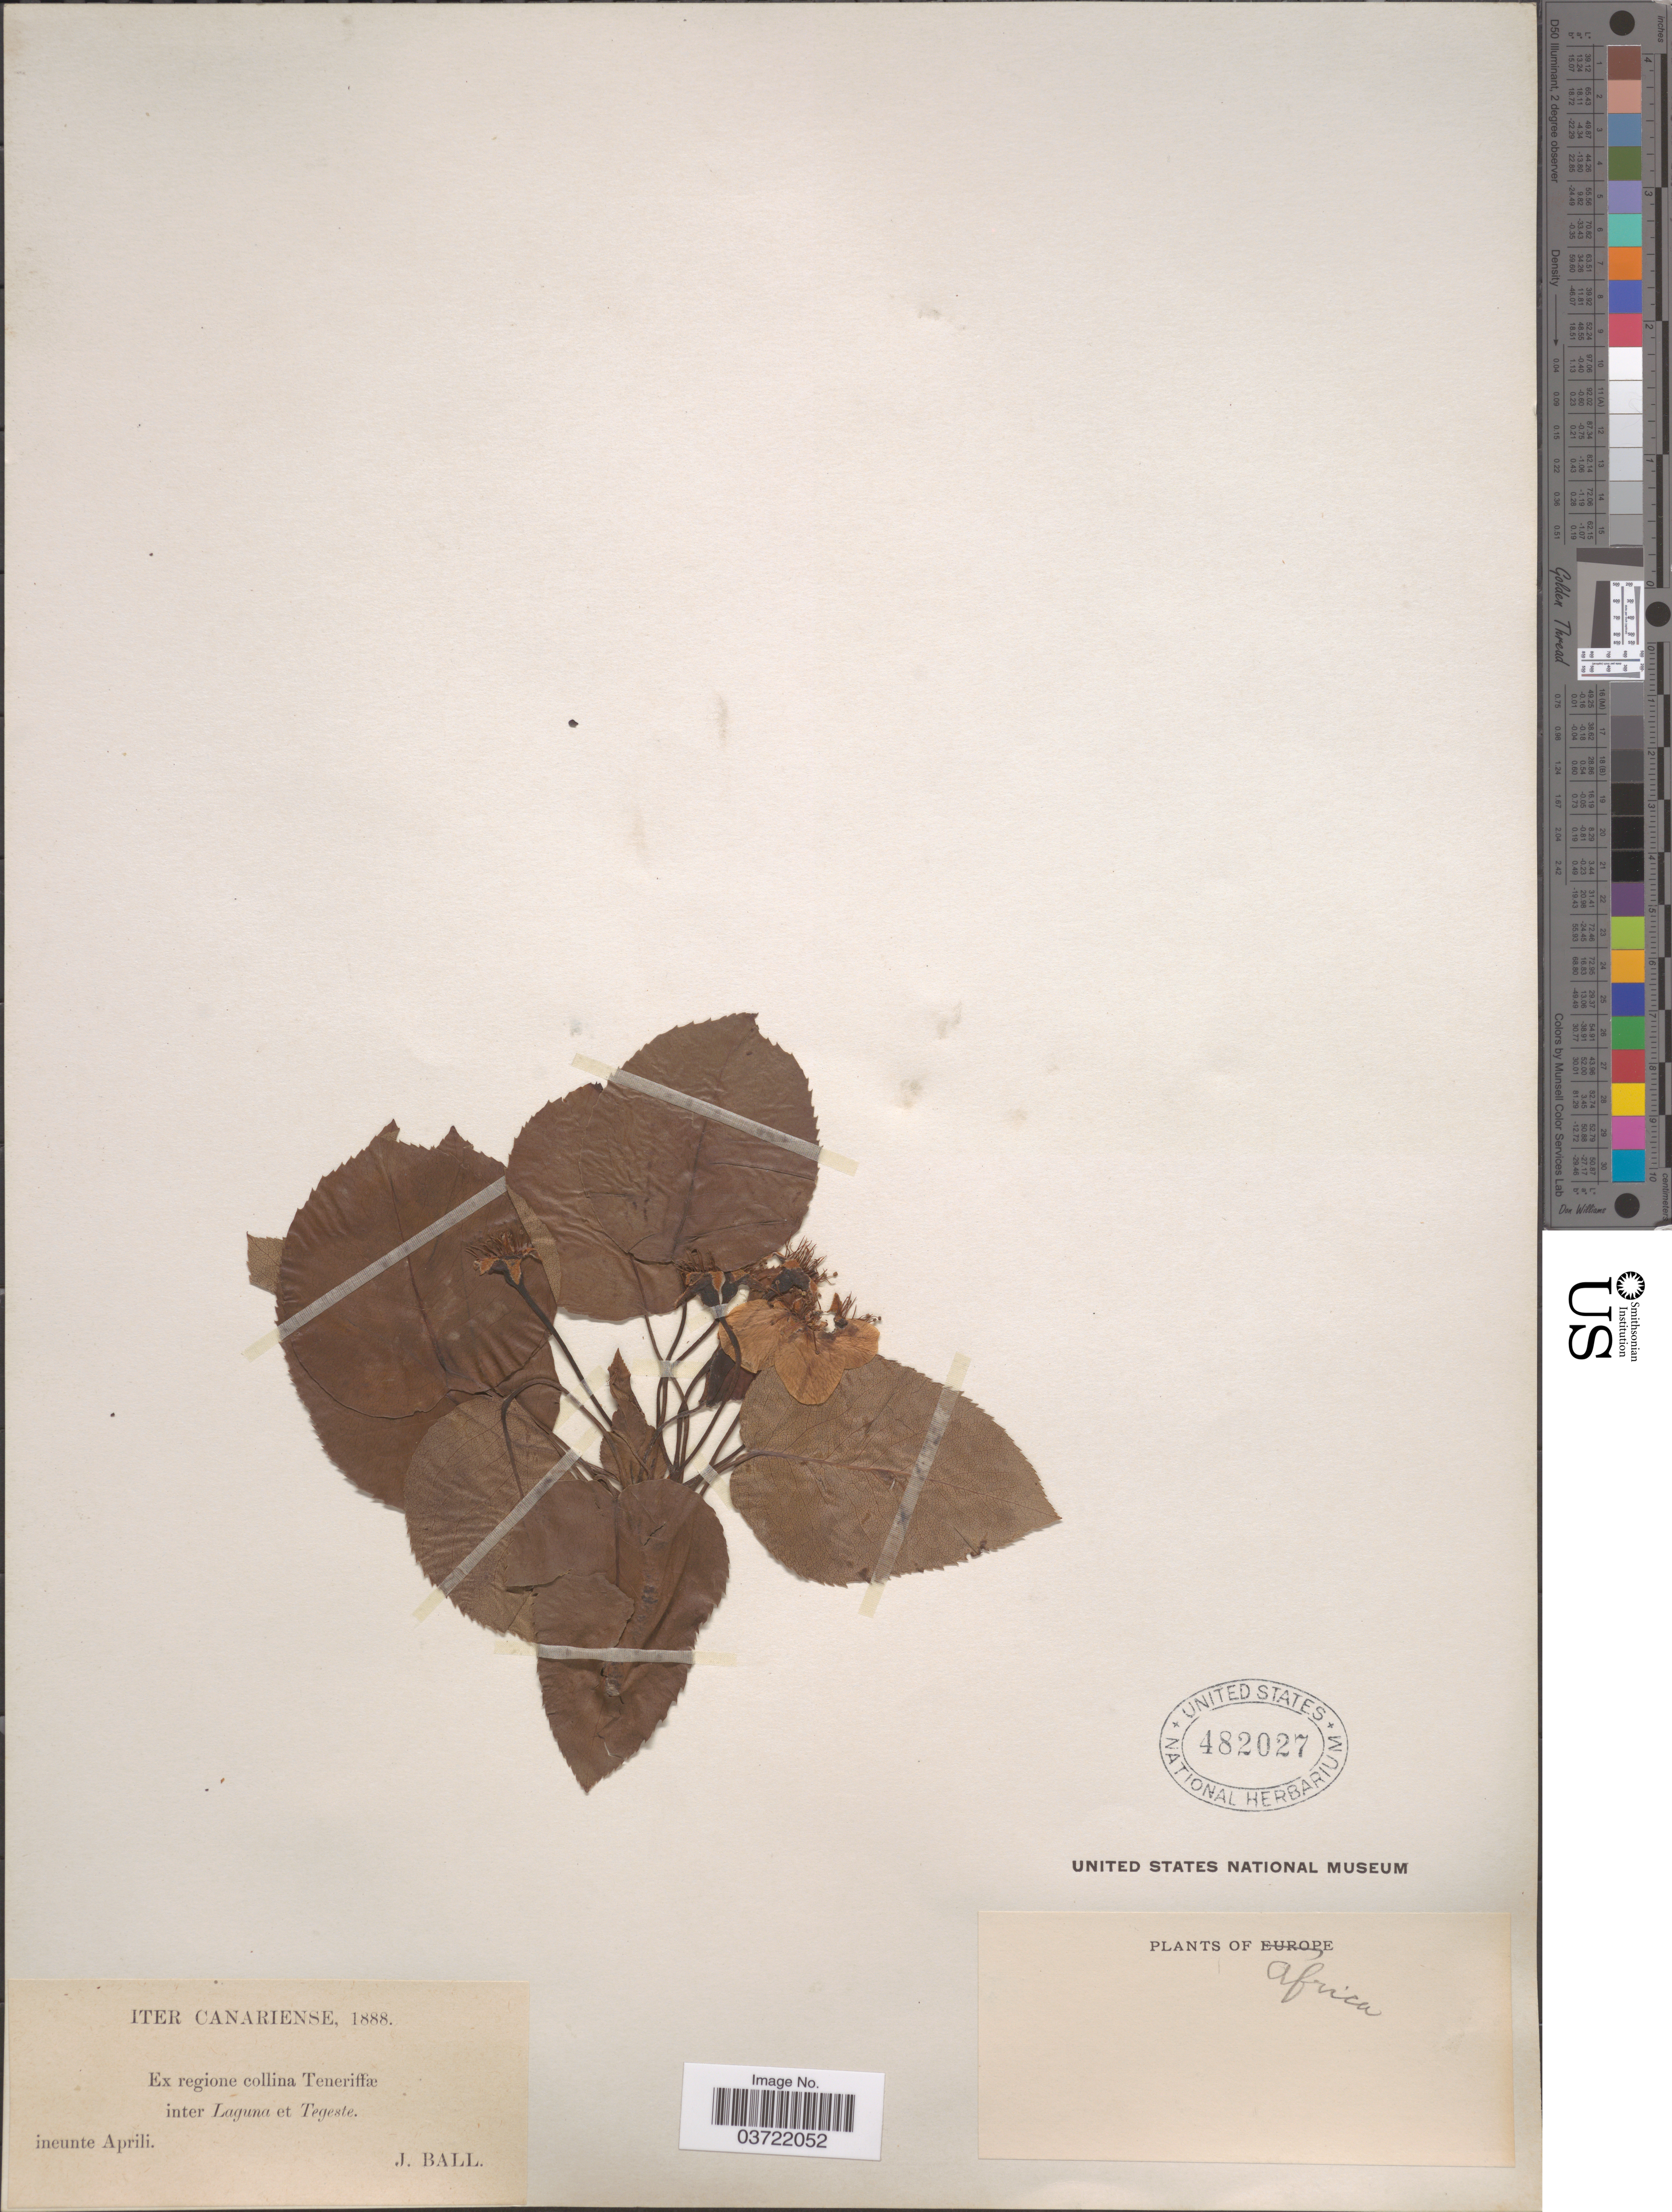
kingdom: Plantae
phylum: Tracheophyta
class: Magnoliopsida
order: Rosales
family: Rosaceae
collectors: J. Ball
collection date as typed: Ineunte Aprili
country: Spain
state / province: Canarias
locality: Iter Canariense. Ex regione collina Teneriffæ inter Laguna et Tegeste.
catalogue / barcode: US 482027